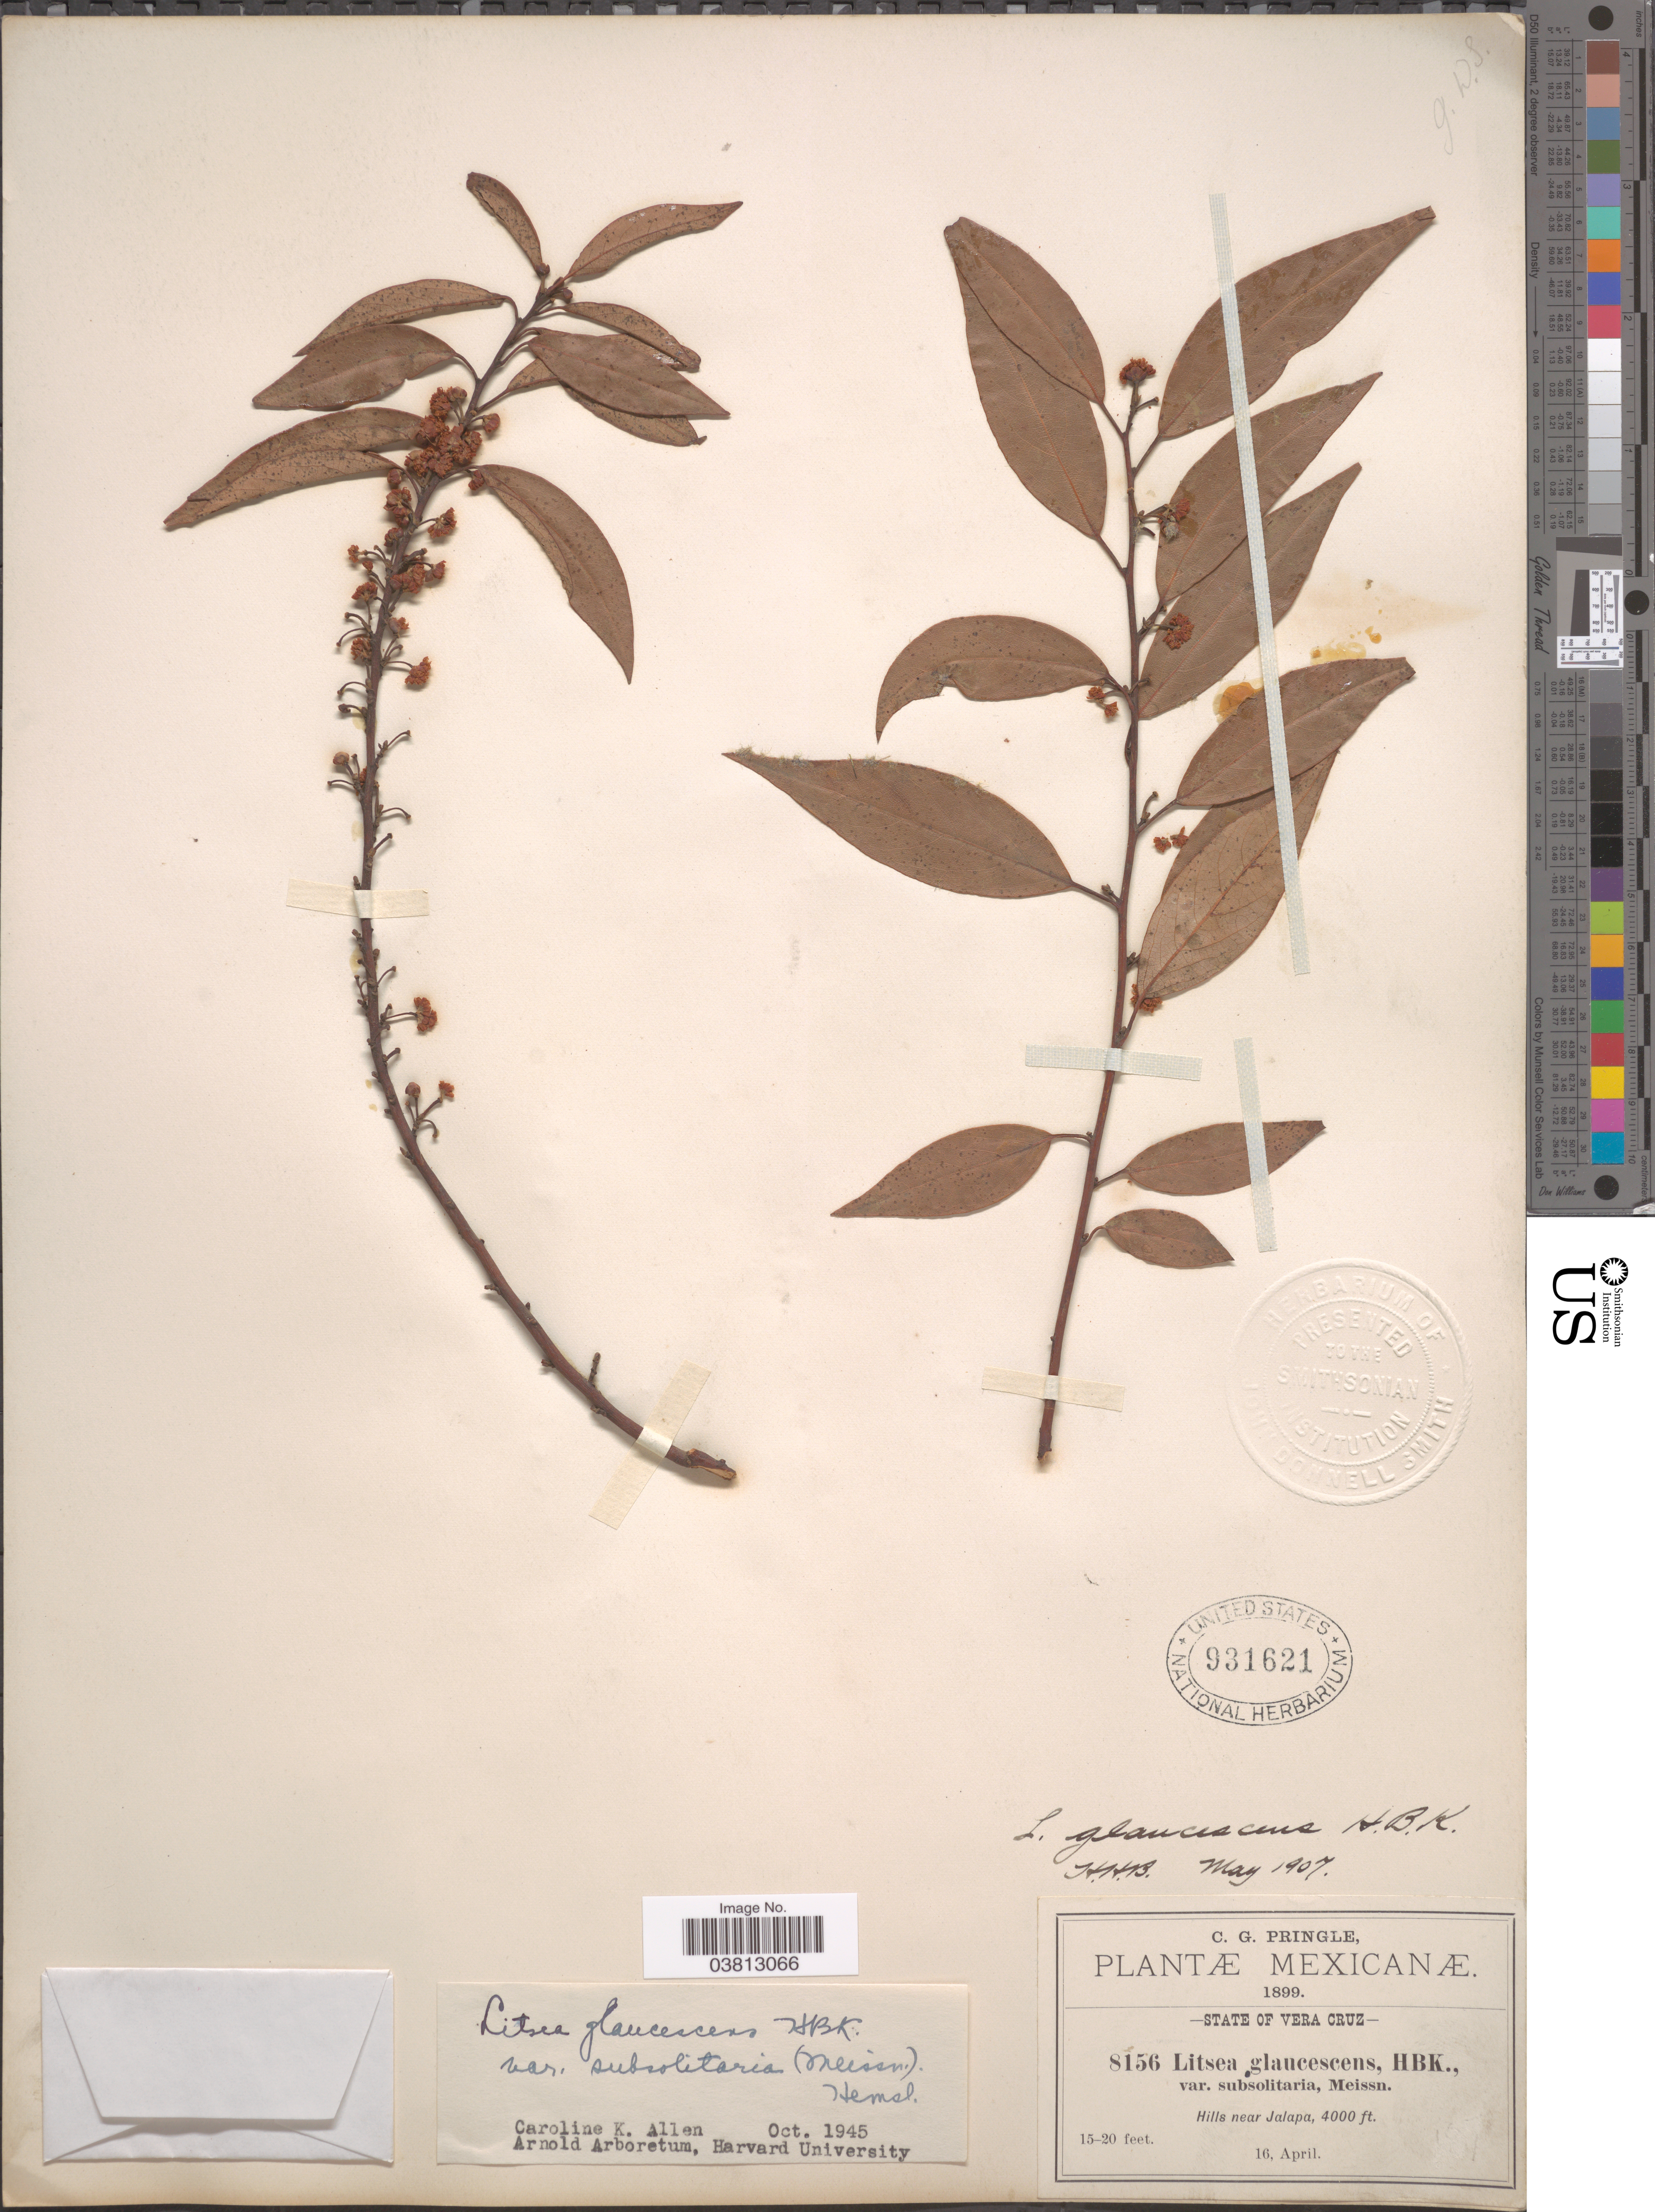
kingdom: Plantae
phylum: Tracheophyta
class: Magnoliopsida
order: Laurales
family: Lauraceae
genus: Litsea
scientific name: Litsea glaucescens var. subsolitaria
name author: Kunth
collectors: C. G. Pringle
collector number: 8156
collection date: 1899-04-16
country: Mexico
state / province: Veracruz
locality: State of Vera Cruz. Hills near Jalapa.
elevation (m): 1219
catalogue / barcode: US 931621